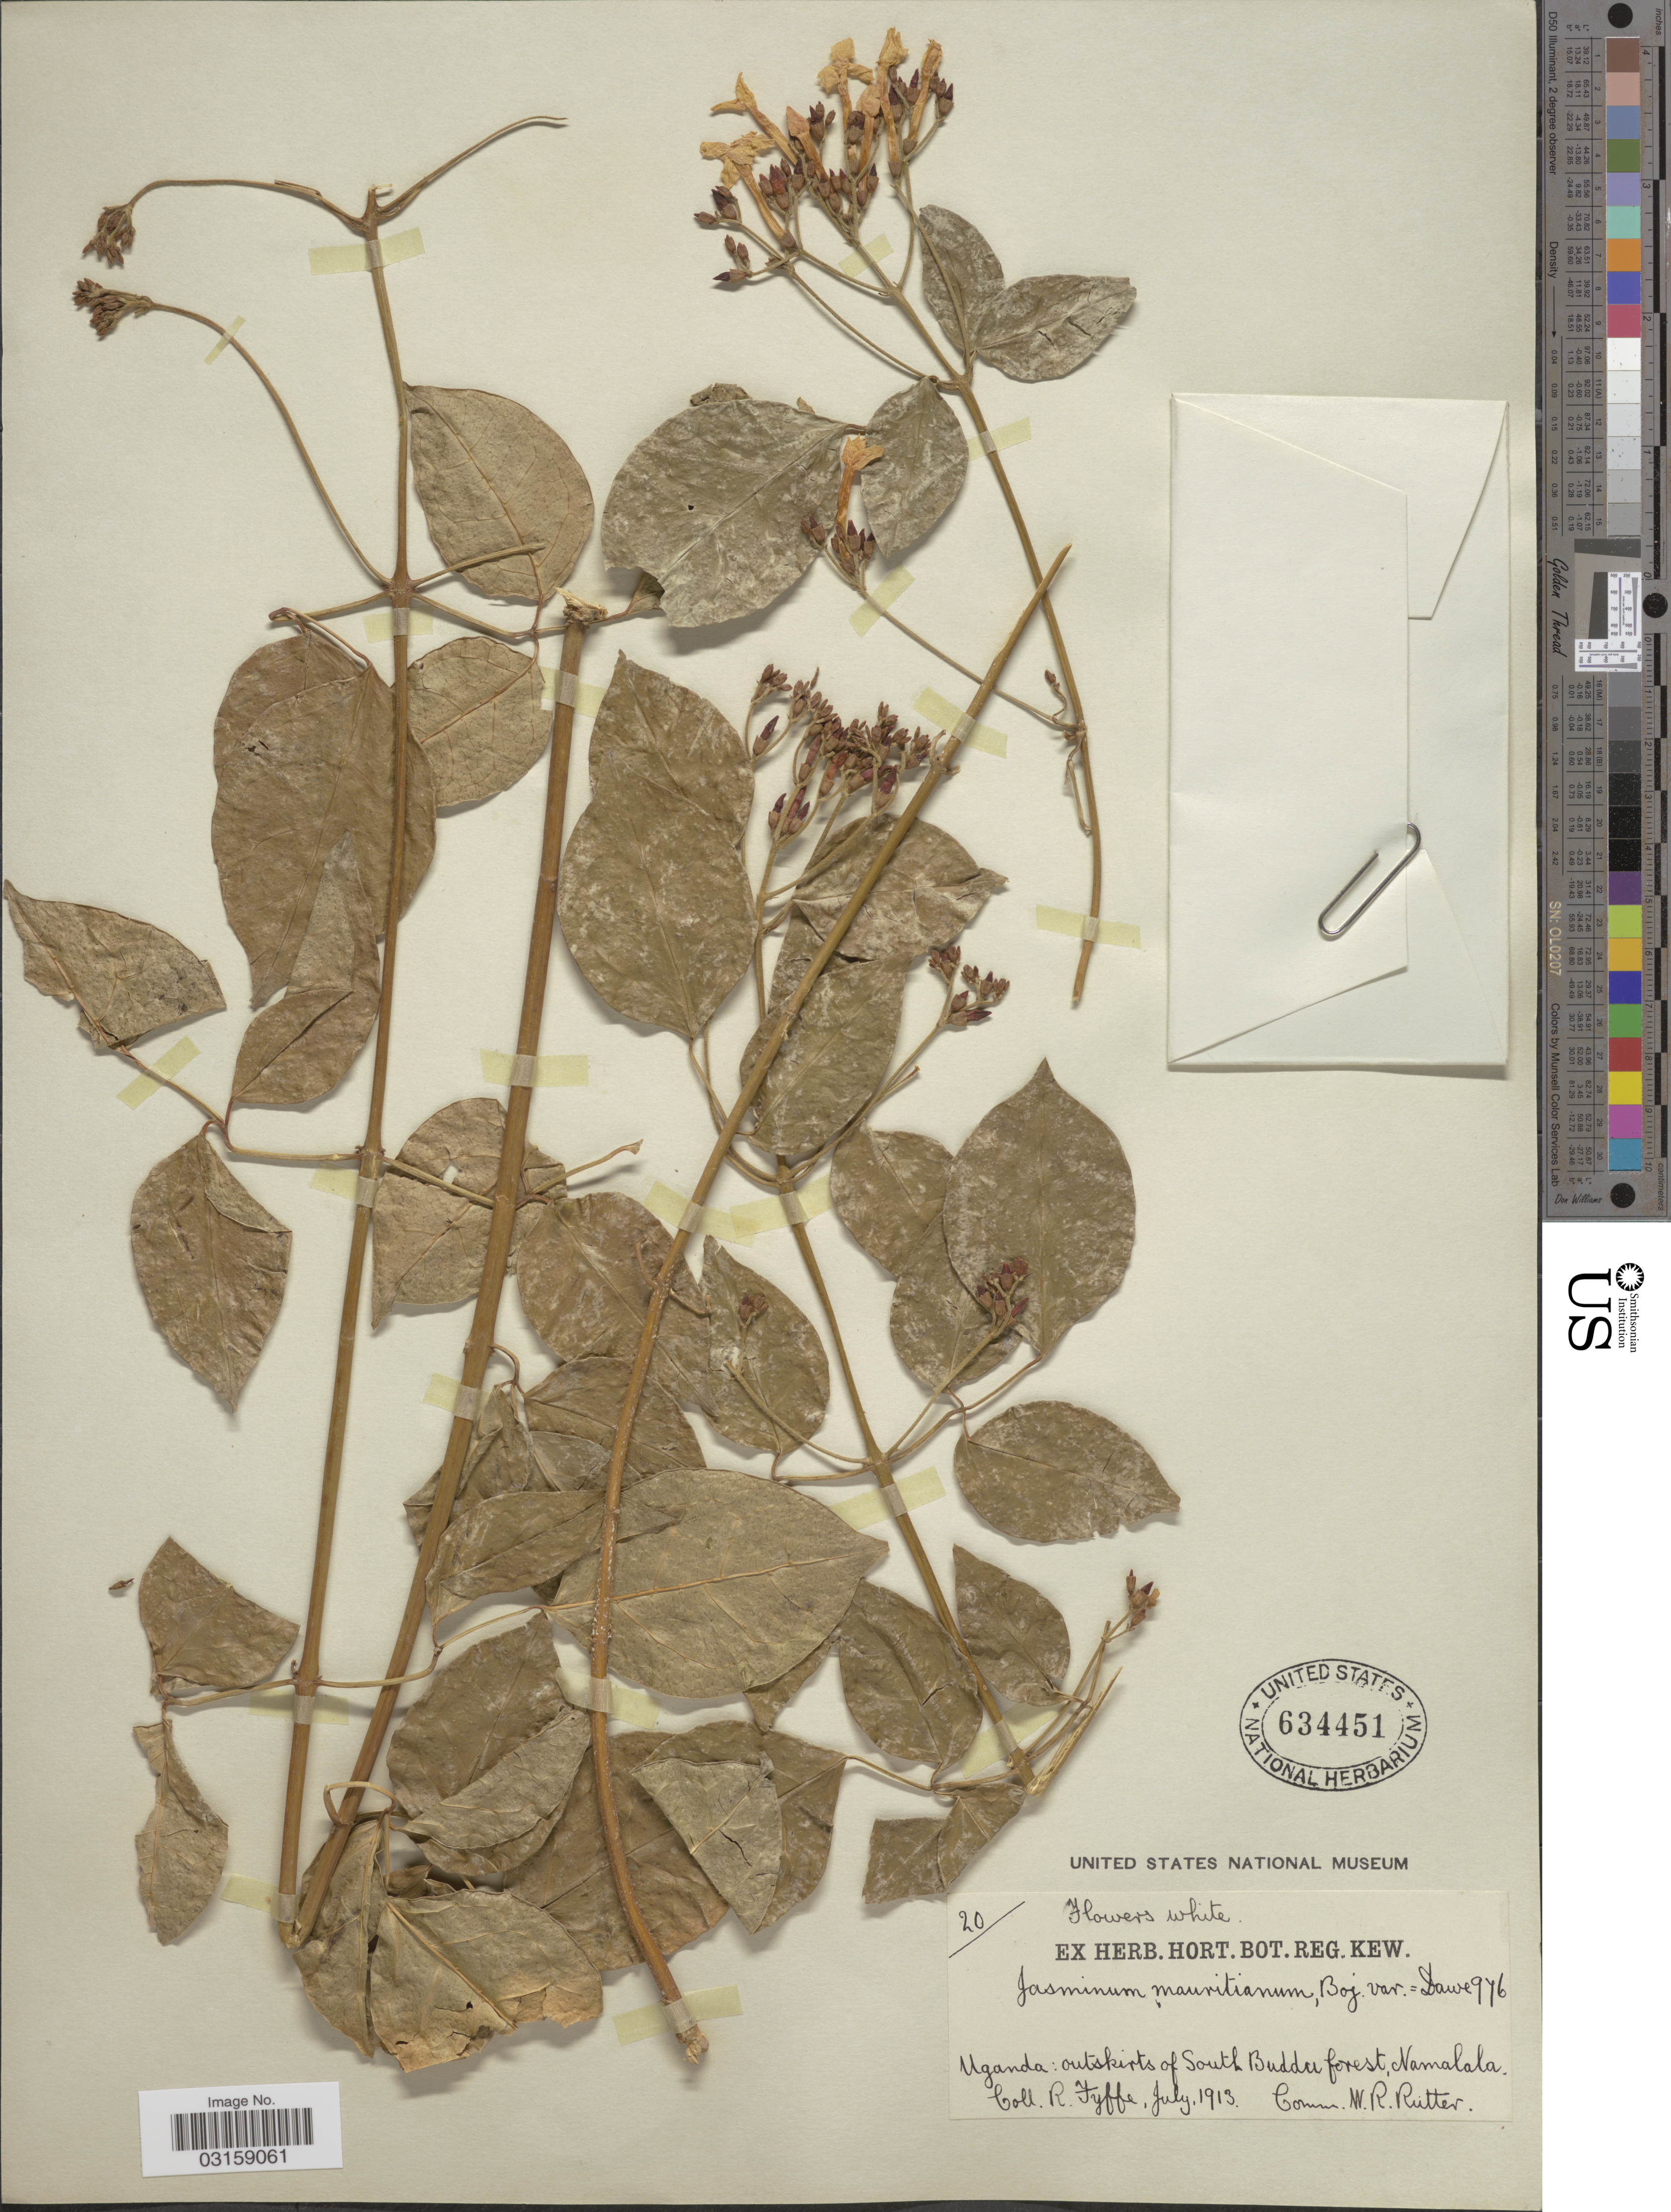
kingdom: Plantae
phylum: Tracheophyta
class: Magnoliopsida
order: Lamiales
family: Oleaceae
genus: Jasminum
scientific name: Jasminum mauritianum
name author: Bojer ex DC.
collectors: R. Fyffe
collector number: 20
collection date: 1913-07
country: Uganda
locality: Outskirts of South Buddu forest, Namalala.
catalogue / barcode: US 634451